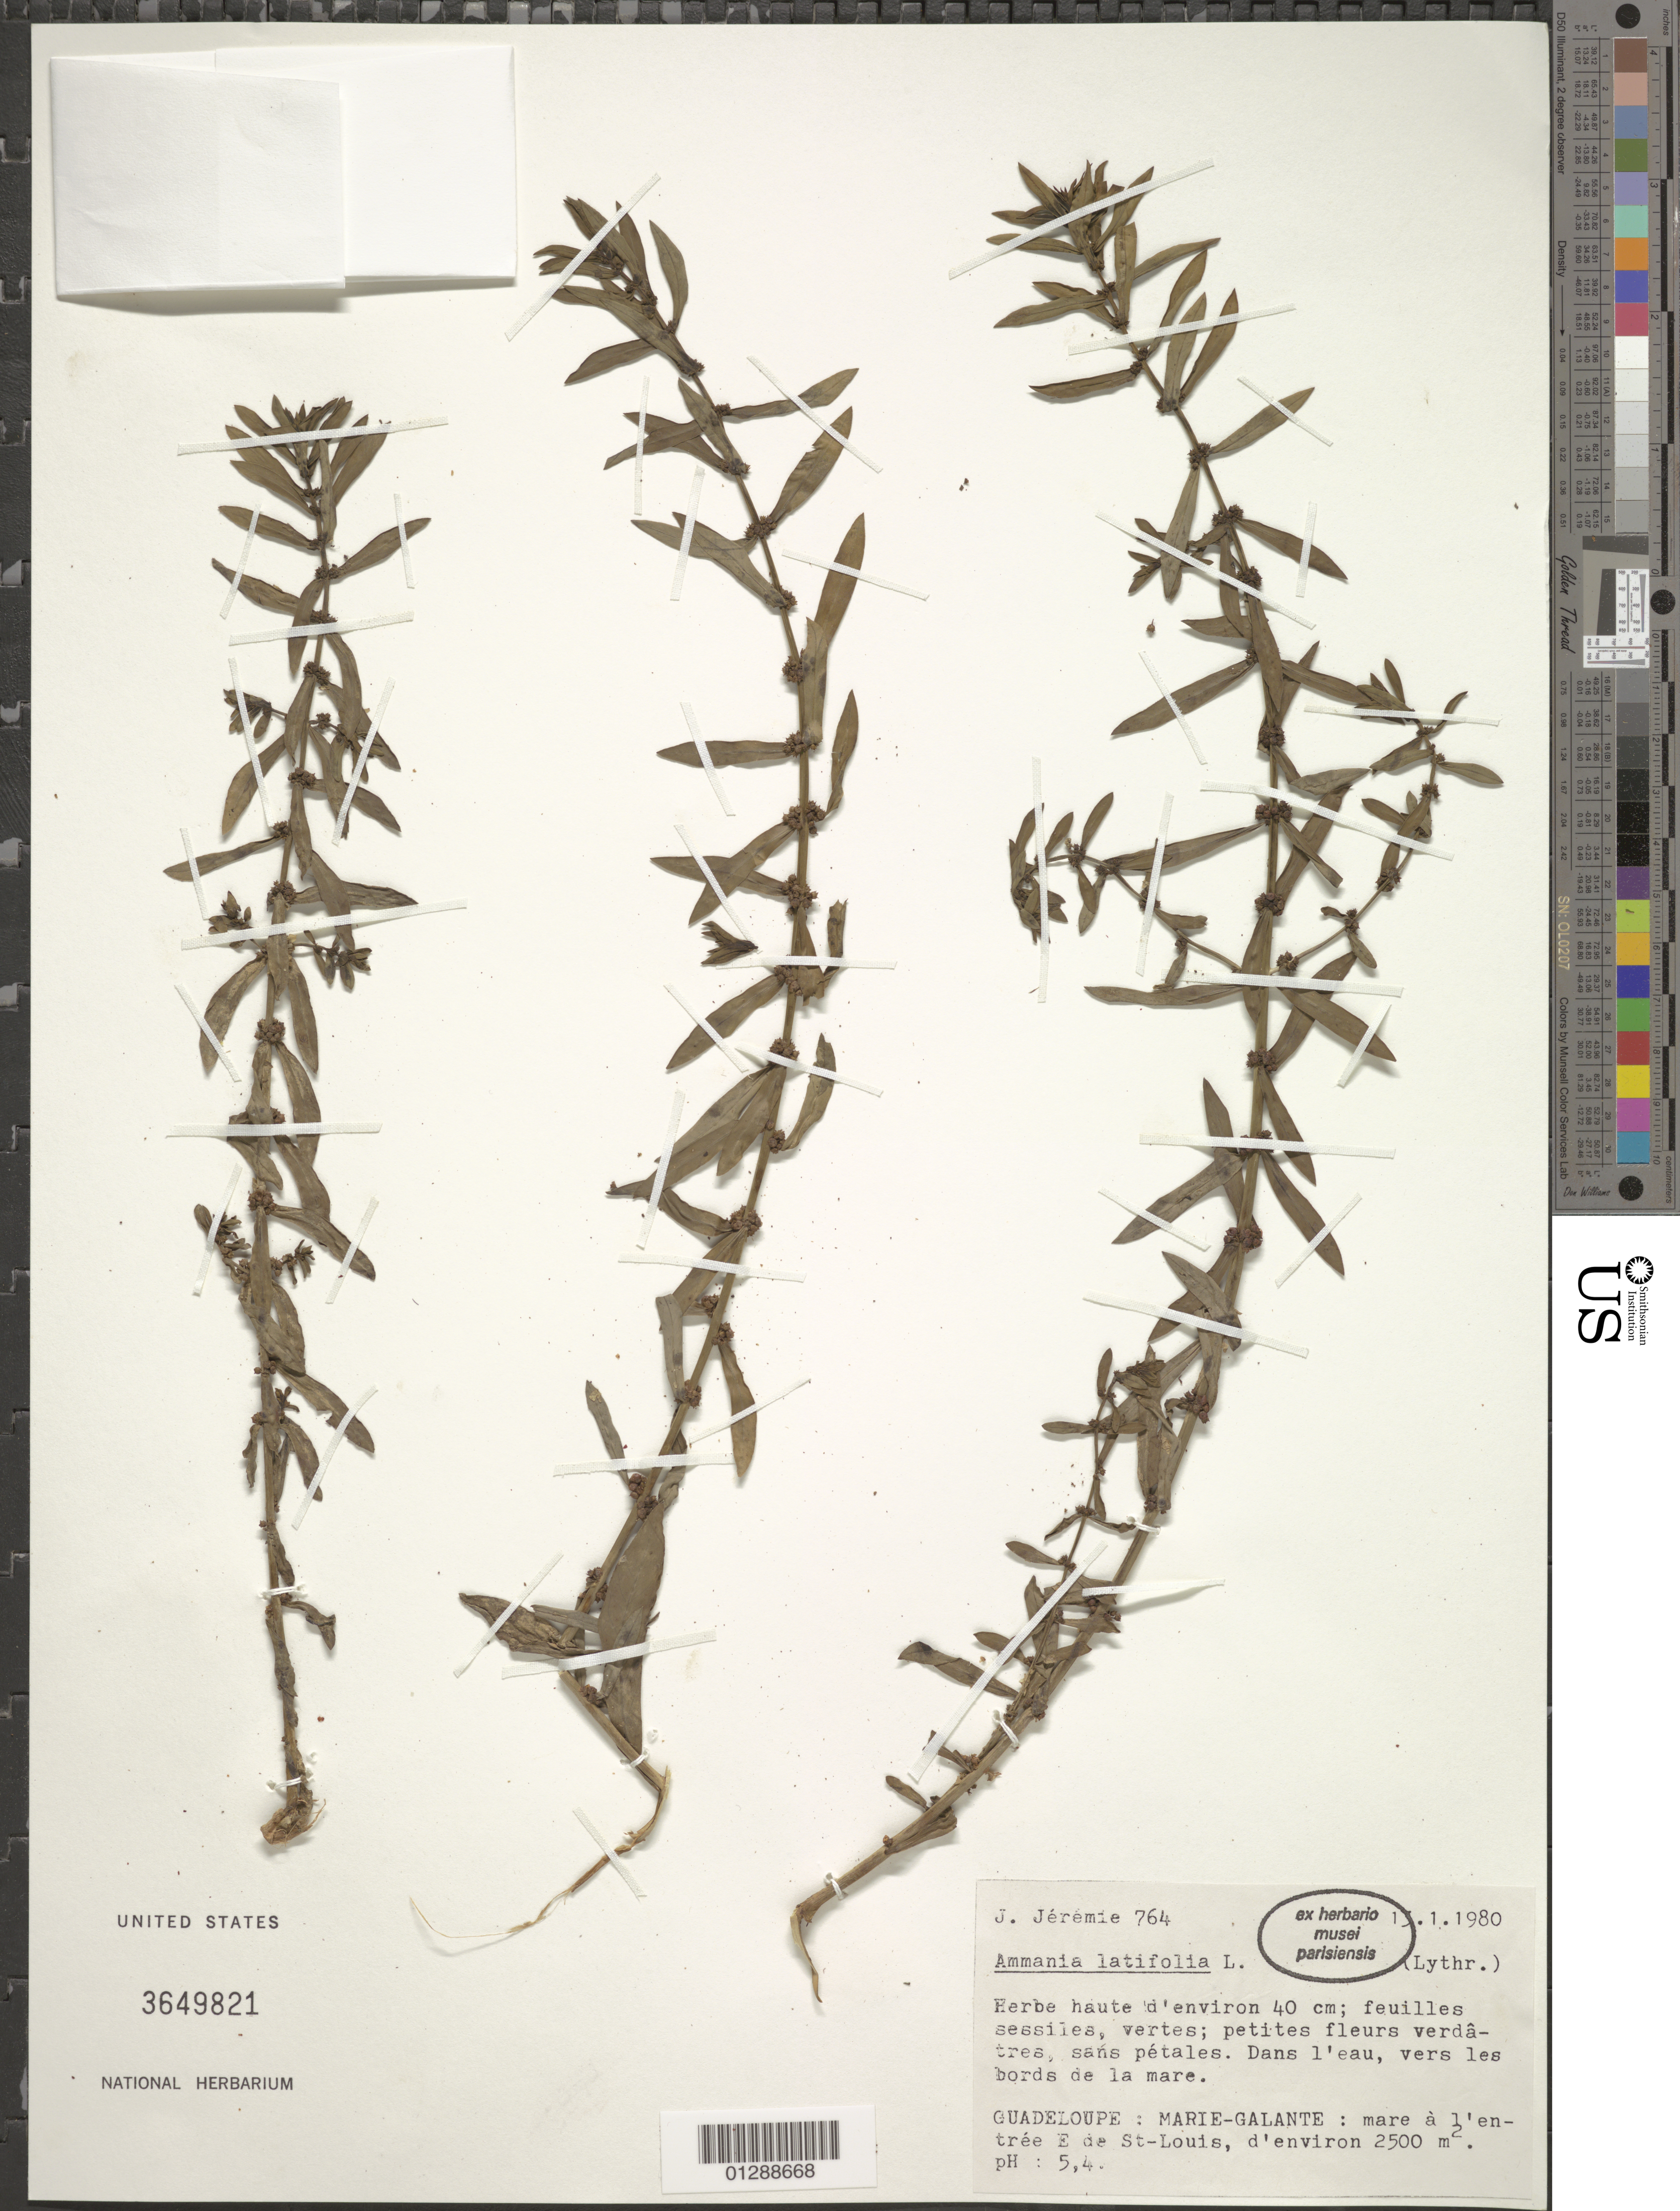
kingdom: Plantae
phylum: Tracheophyta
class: Magnoliopsida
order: Myrtales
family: Lythraceae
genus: Ammannia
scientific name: Ammannia latifolia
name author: L.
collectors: J. Jérémie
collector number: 764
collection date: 1980-01-13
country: Guadeloupe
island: Marie Galante I.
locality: E de St-Louis, d'environs 2500 m²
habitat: Dans l'eau, vers les bords de la mare. pH 5.4.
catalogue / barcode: US 3649821